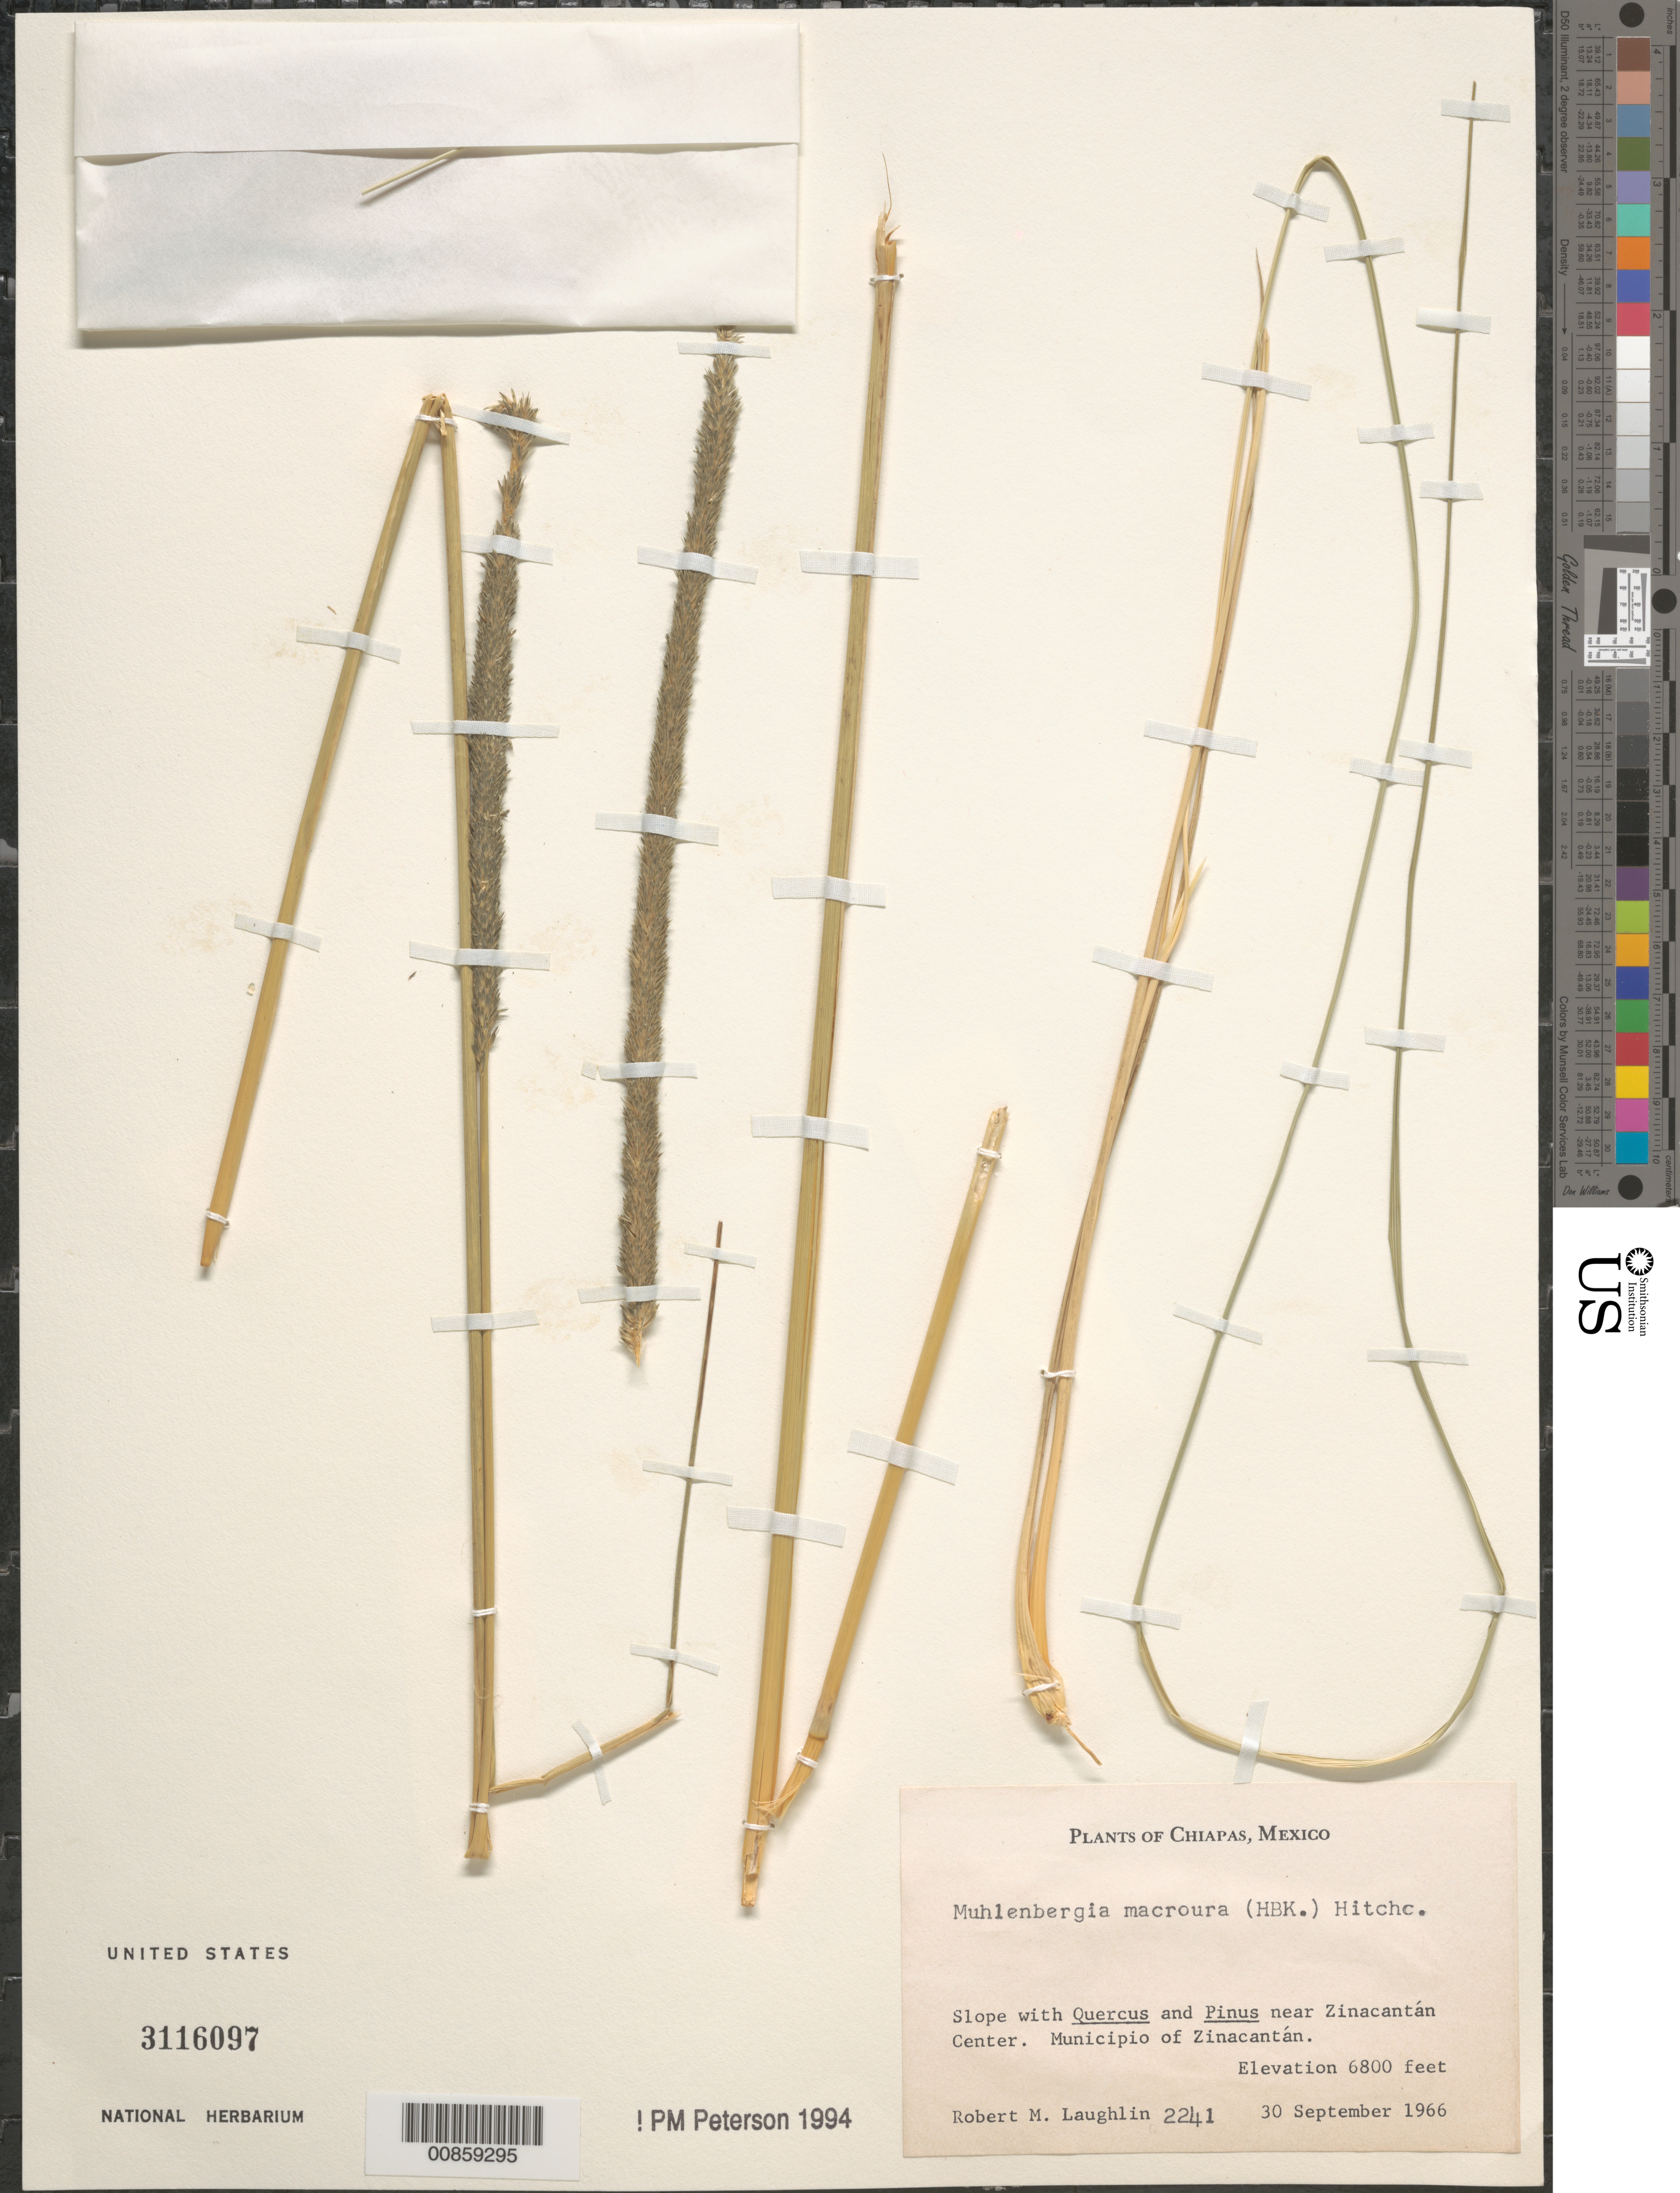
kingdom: Plantae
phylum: Tracheophyta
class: Liliopsida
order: Poales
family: Poaceae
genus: Muhlenbergia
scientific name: Muhlenbergia macroura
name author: (Kunth) Hitchc.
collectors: R. M. Laughlin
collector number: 2241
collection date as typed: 30 Sep 1966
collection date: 1966-09-30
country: Mexico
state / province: Chiapas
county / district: Zinacantan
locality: Near Zinacantan, mpio. Zinacantan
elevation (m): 2073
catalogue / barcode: US 3116097